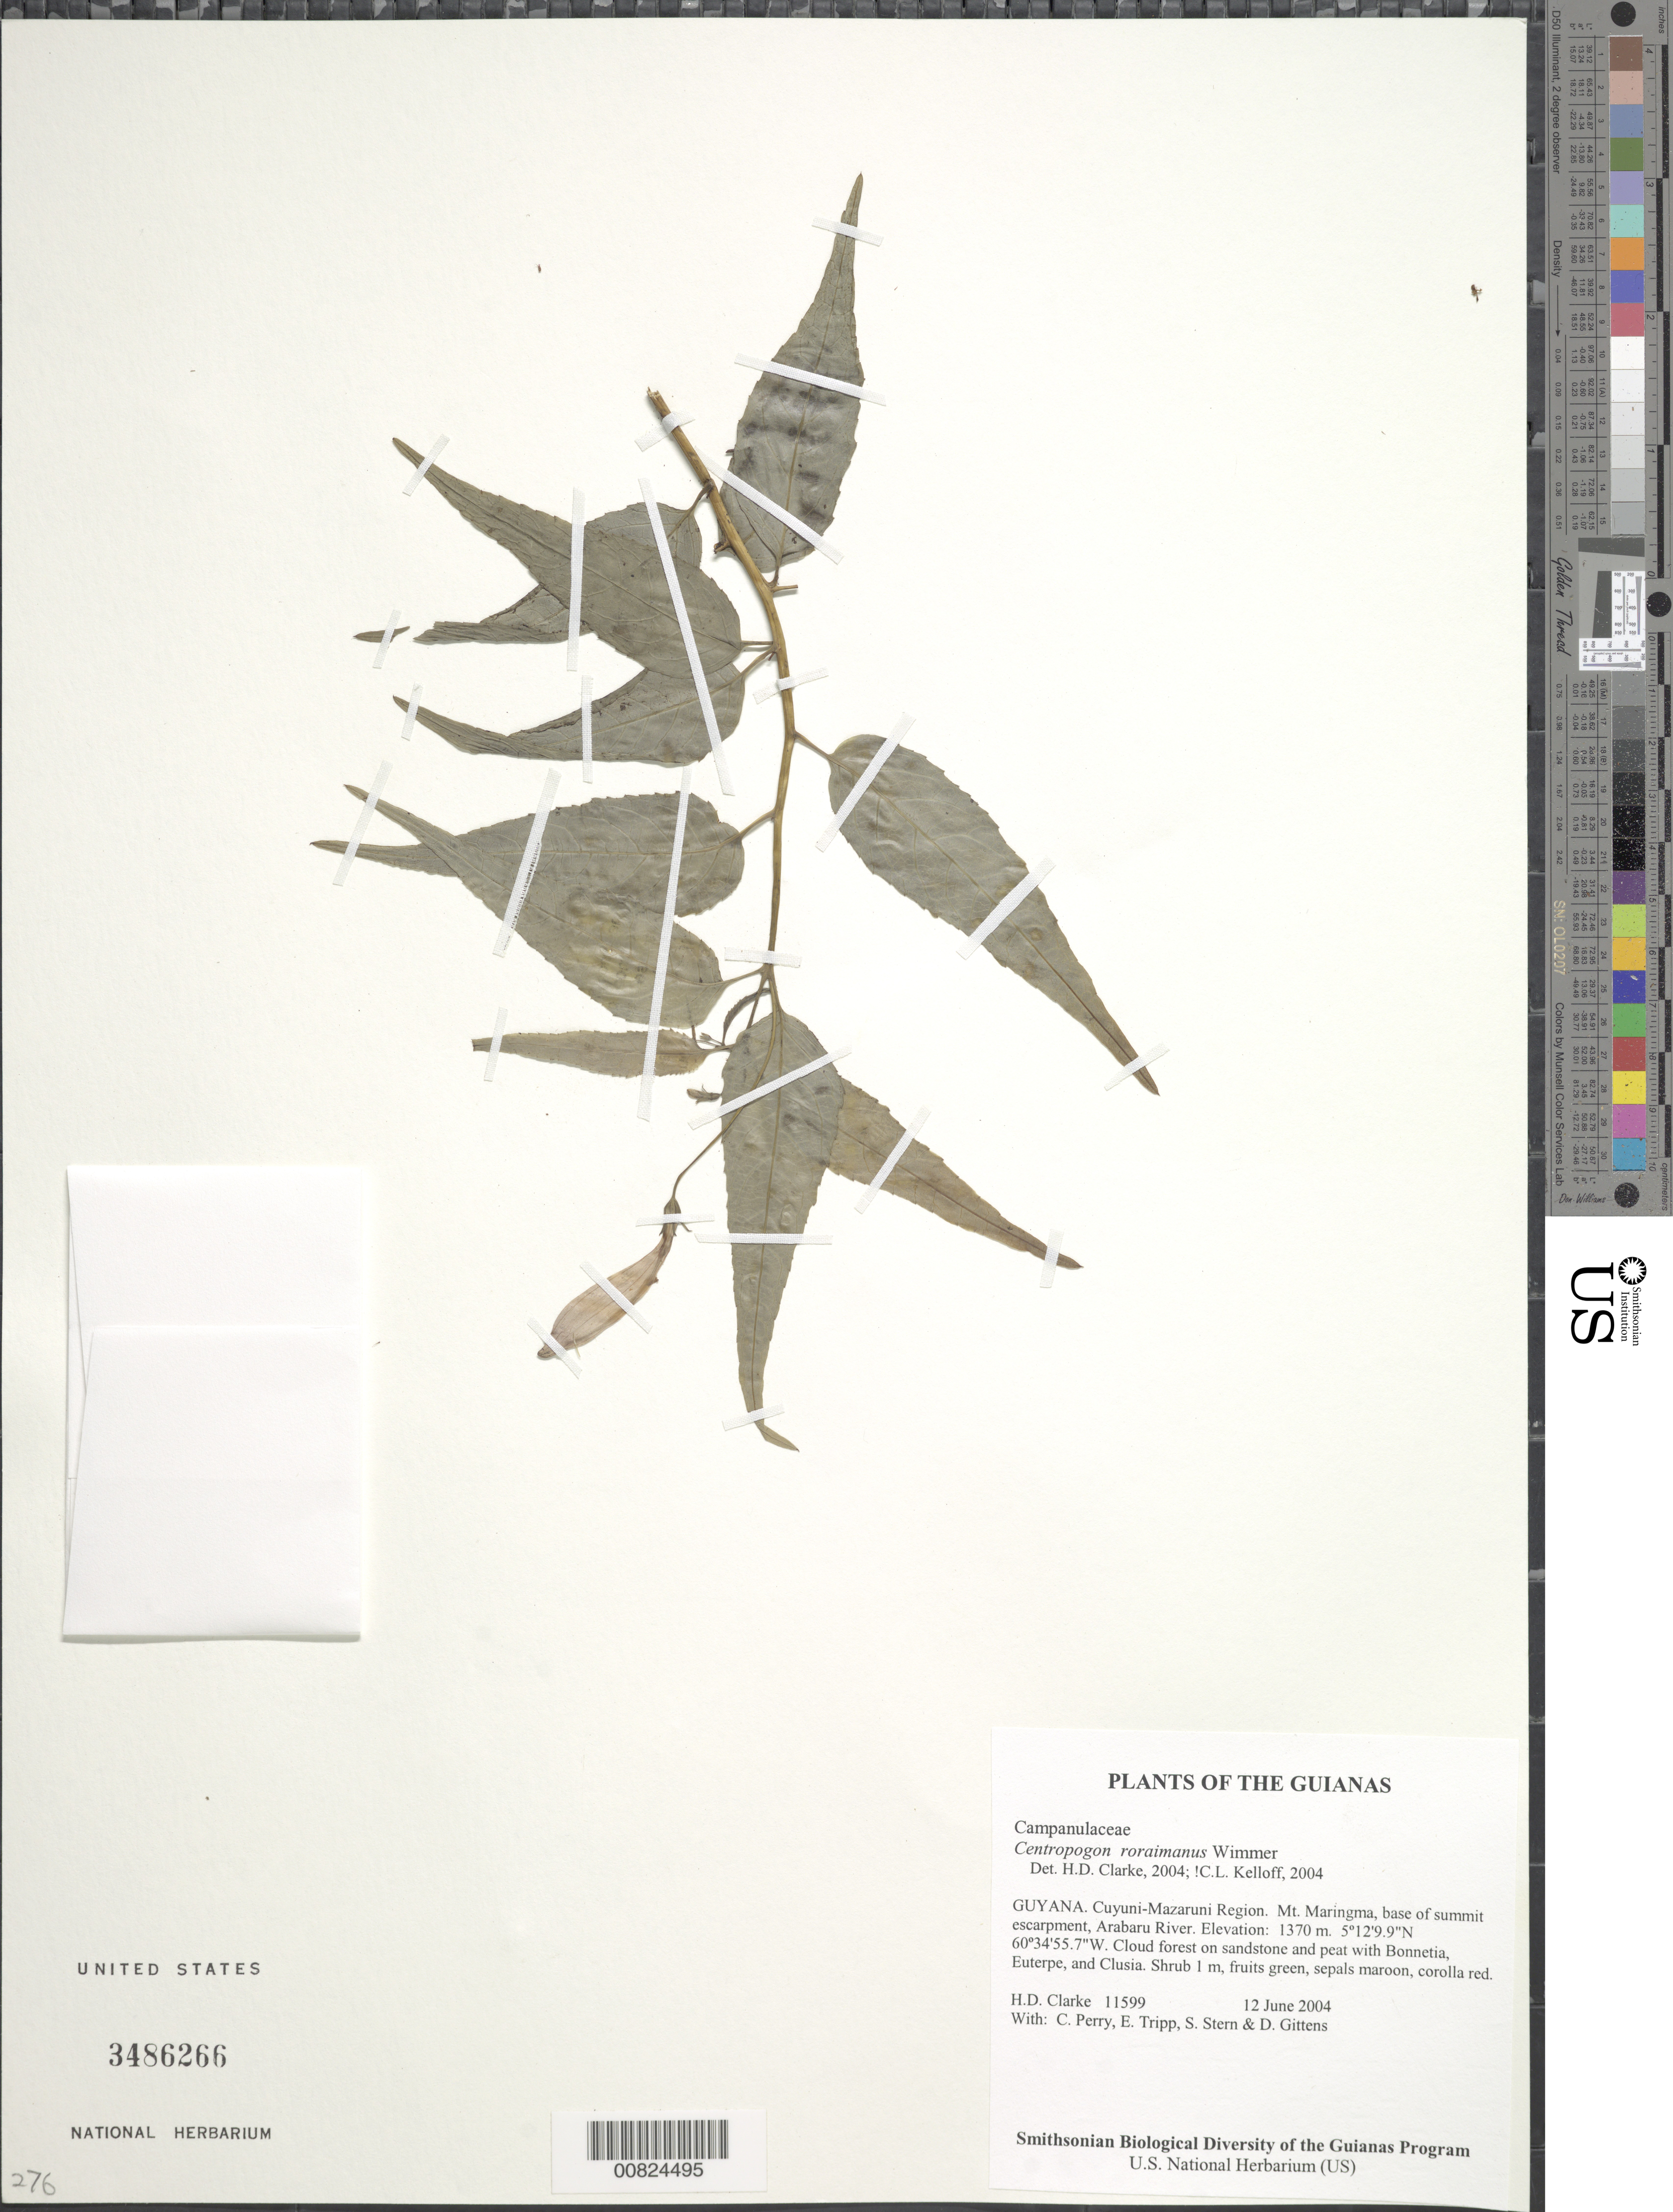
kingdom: Plantae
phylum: Tracheophyta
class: Magnoliopsida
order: Asterales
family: Campanulaceae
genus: Centropogon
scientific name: Centropogon roraimanus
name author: E. Wimm.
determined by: Kelloff, Carol L., (US), Smithsonian Institution - National Museum of Natural History (UNITED STATES)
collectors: H. D. Clarke, C. Perry, E. Tripp, S. R. Stern & D. Gittens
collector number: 11599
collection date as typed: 12 June 2004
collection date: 2004-06-12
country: Guyana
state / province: Cuyuni-Mazaruni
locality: Mt. Maringma, base of summit escarpment, Arabaru River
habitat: Cloud forest on sandstone and peat with Bonnetia, Euterpe, and Clusia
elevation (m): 1370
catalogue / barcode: US 3486266